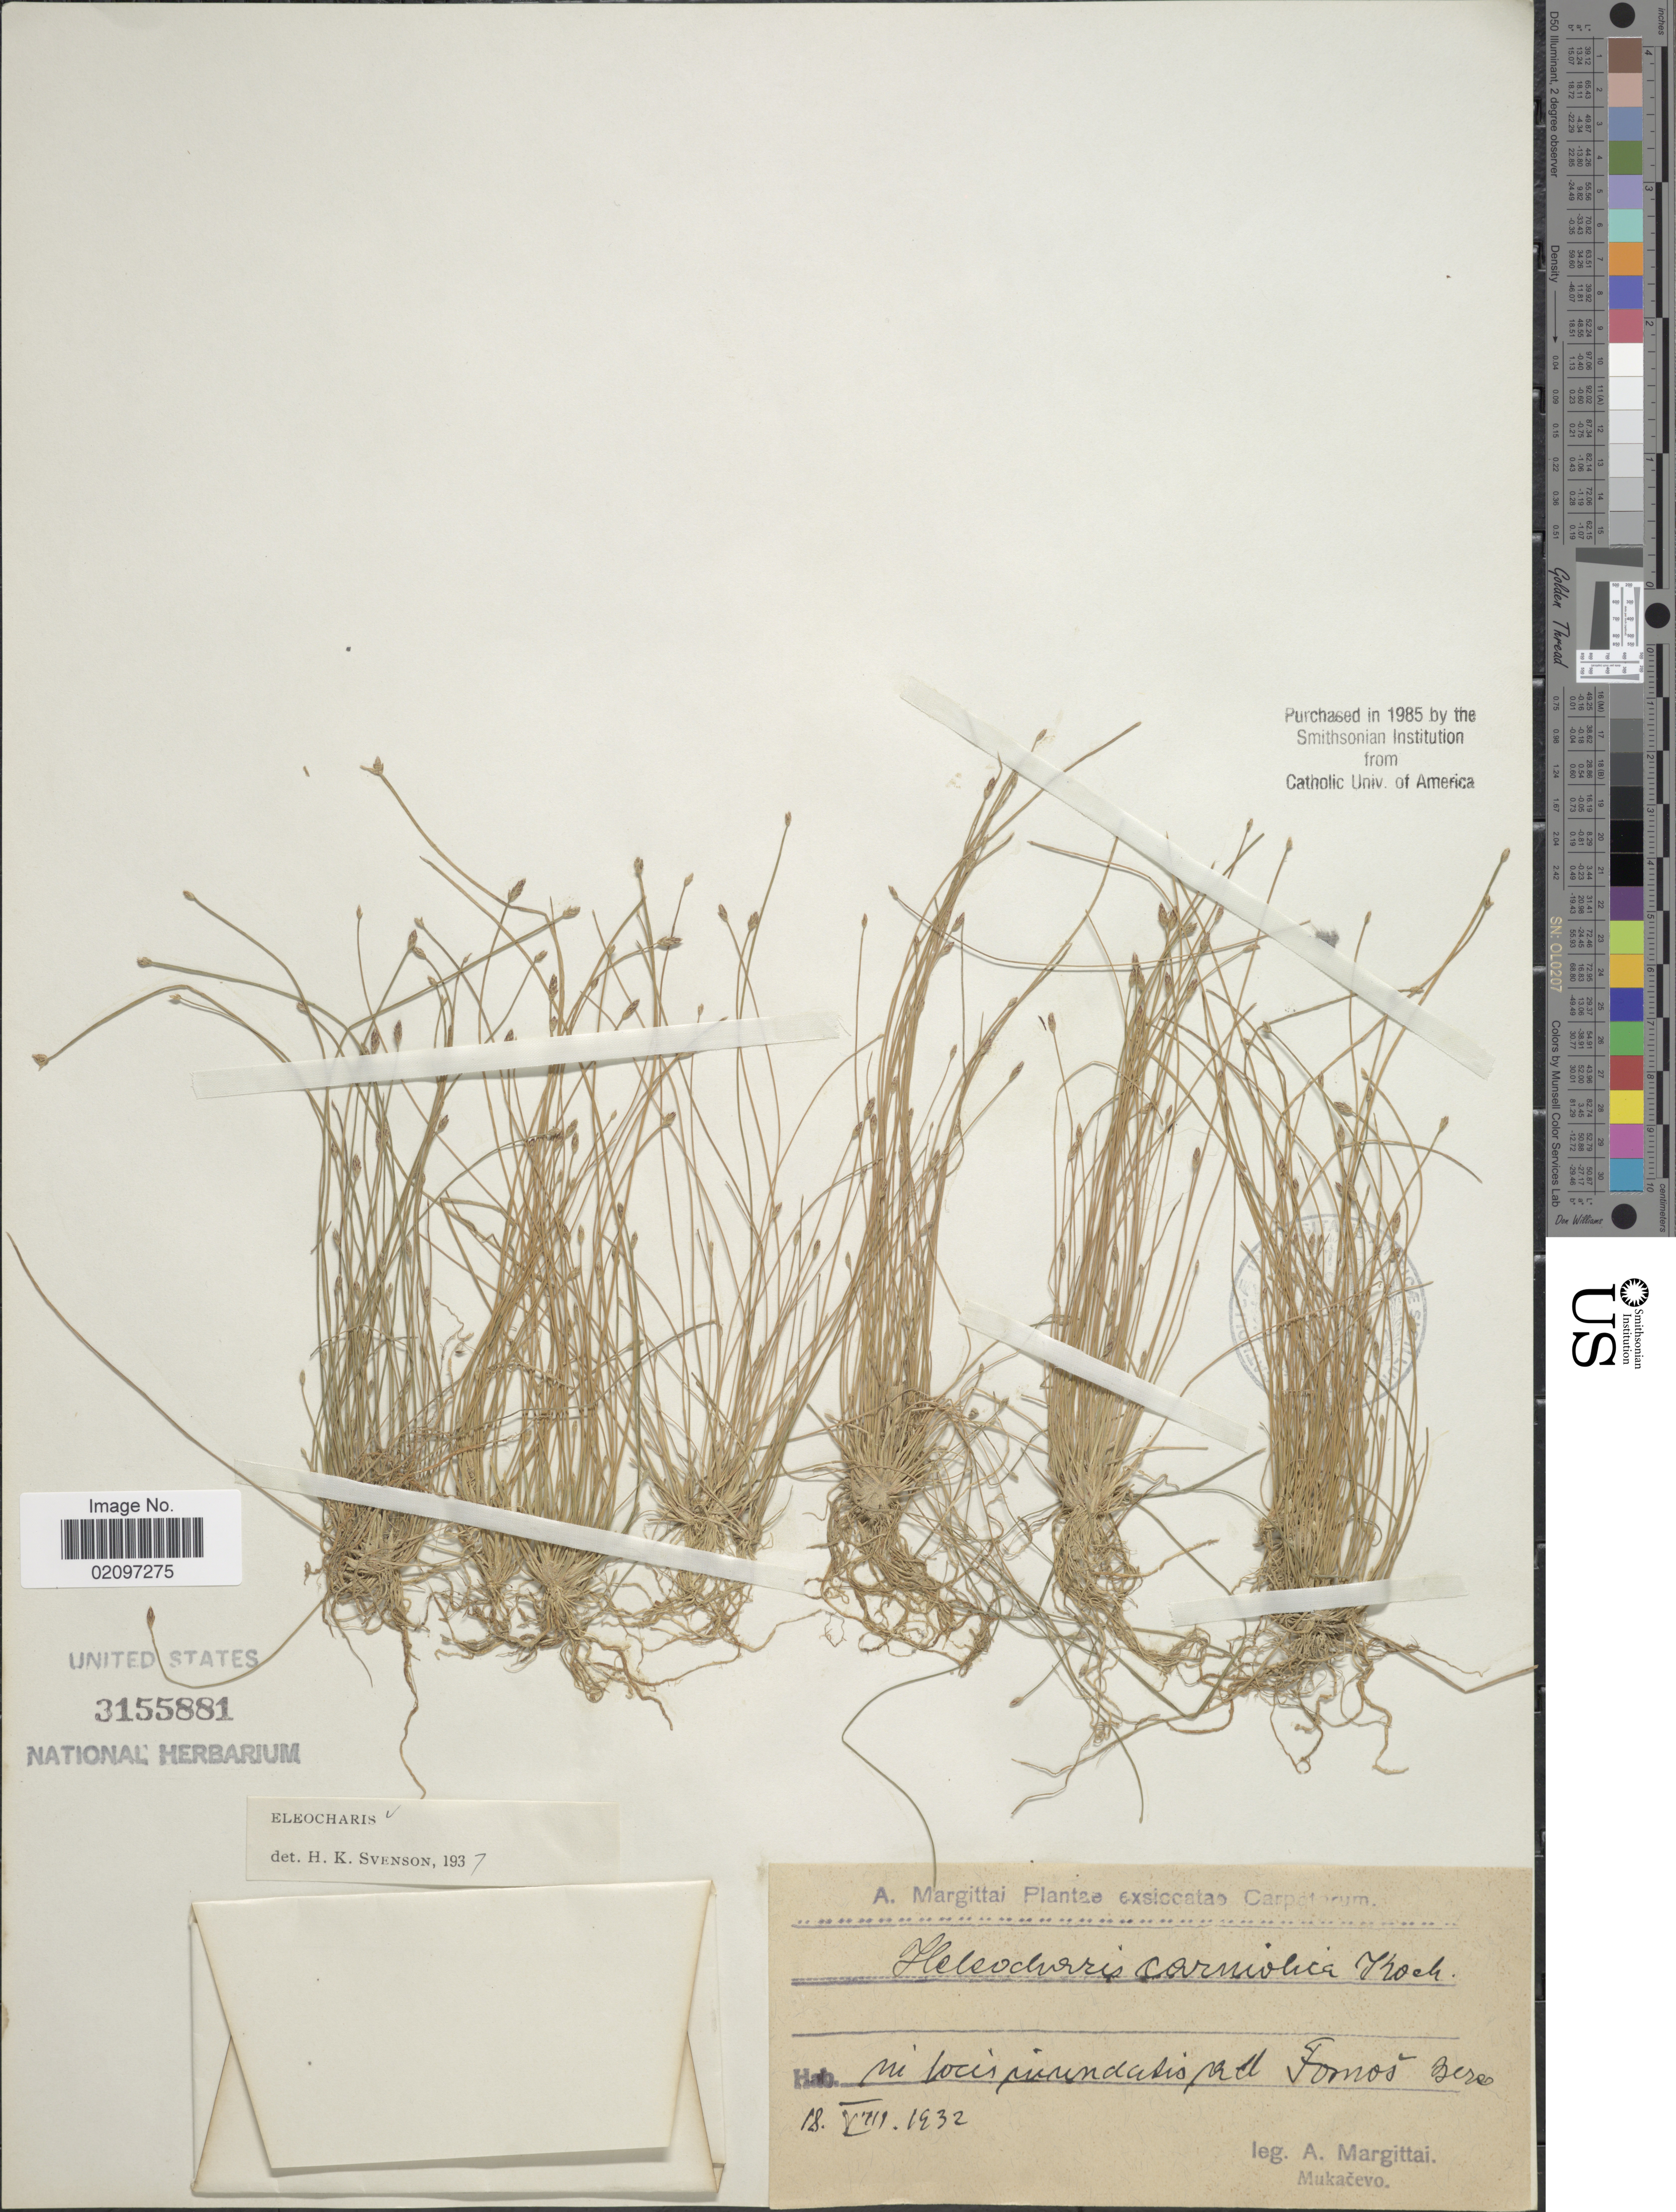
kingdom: Plantae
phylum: Tracheophyta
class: Liliopsida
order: Poales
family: Cyperaceae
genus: Eleocharis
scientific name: Eleocharis carniolica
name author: W.D.J. Koch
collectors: A. Margittai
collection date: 1932-08-18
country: Hungary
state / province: Szabolcs-Szatmár-Bereg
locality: In locis inundatis und Formos Bereg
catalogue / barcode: US 3155881